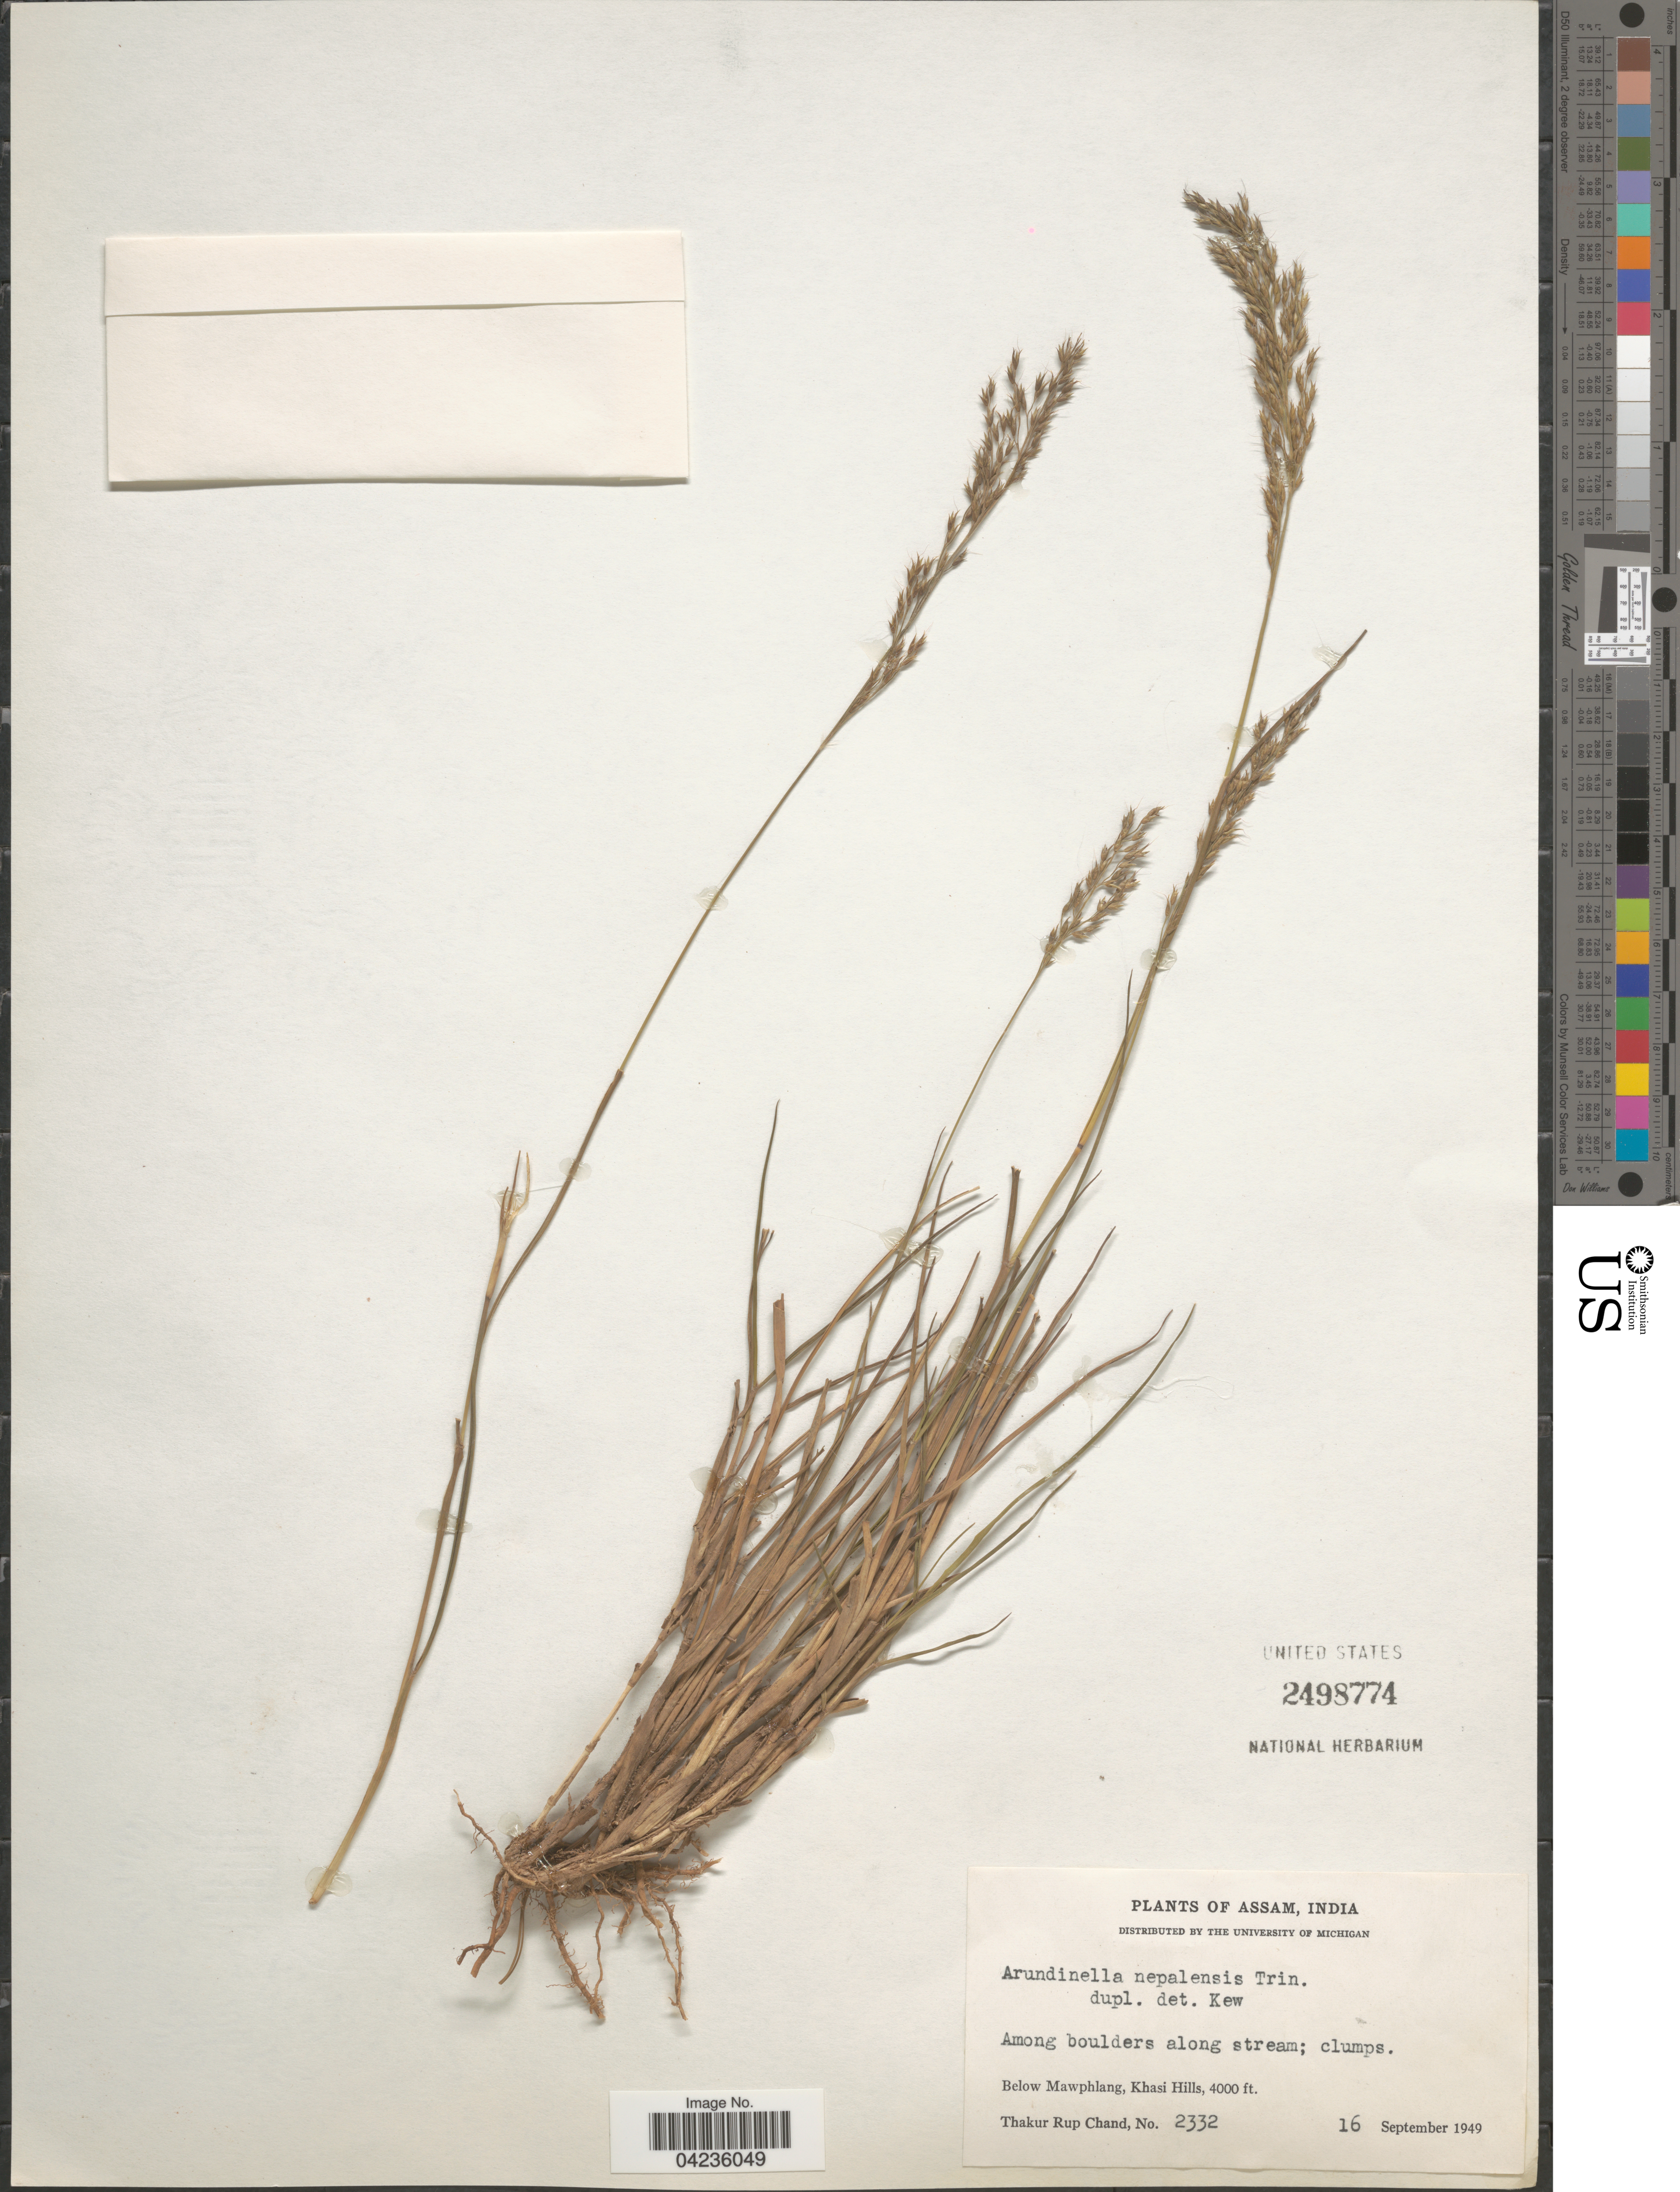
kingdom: Plantae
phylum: Tracheophyta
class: Liliopsida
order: Poales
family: Poaceae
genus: Arundinella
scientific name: Arundinella nepalensis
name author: Trin.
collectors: T. R. Chand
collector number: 2332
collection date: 1949-09-16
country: India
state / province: Meghalaya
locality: Below Mawphlang, Khasi Hills.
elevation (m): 1219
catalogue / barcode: US 2498774